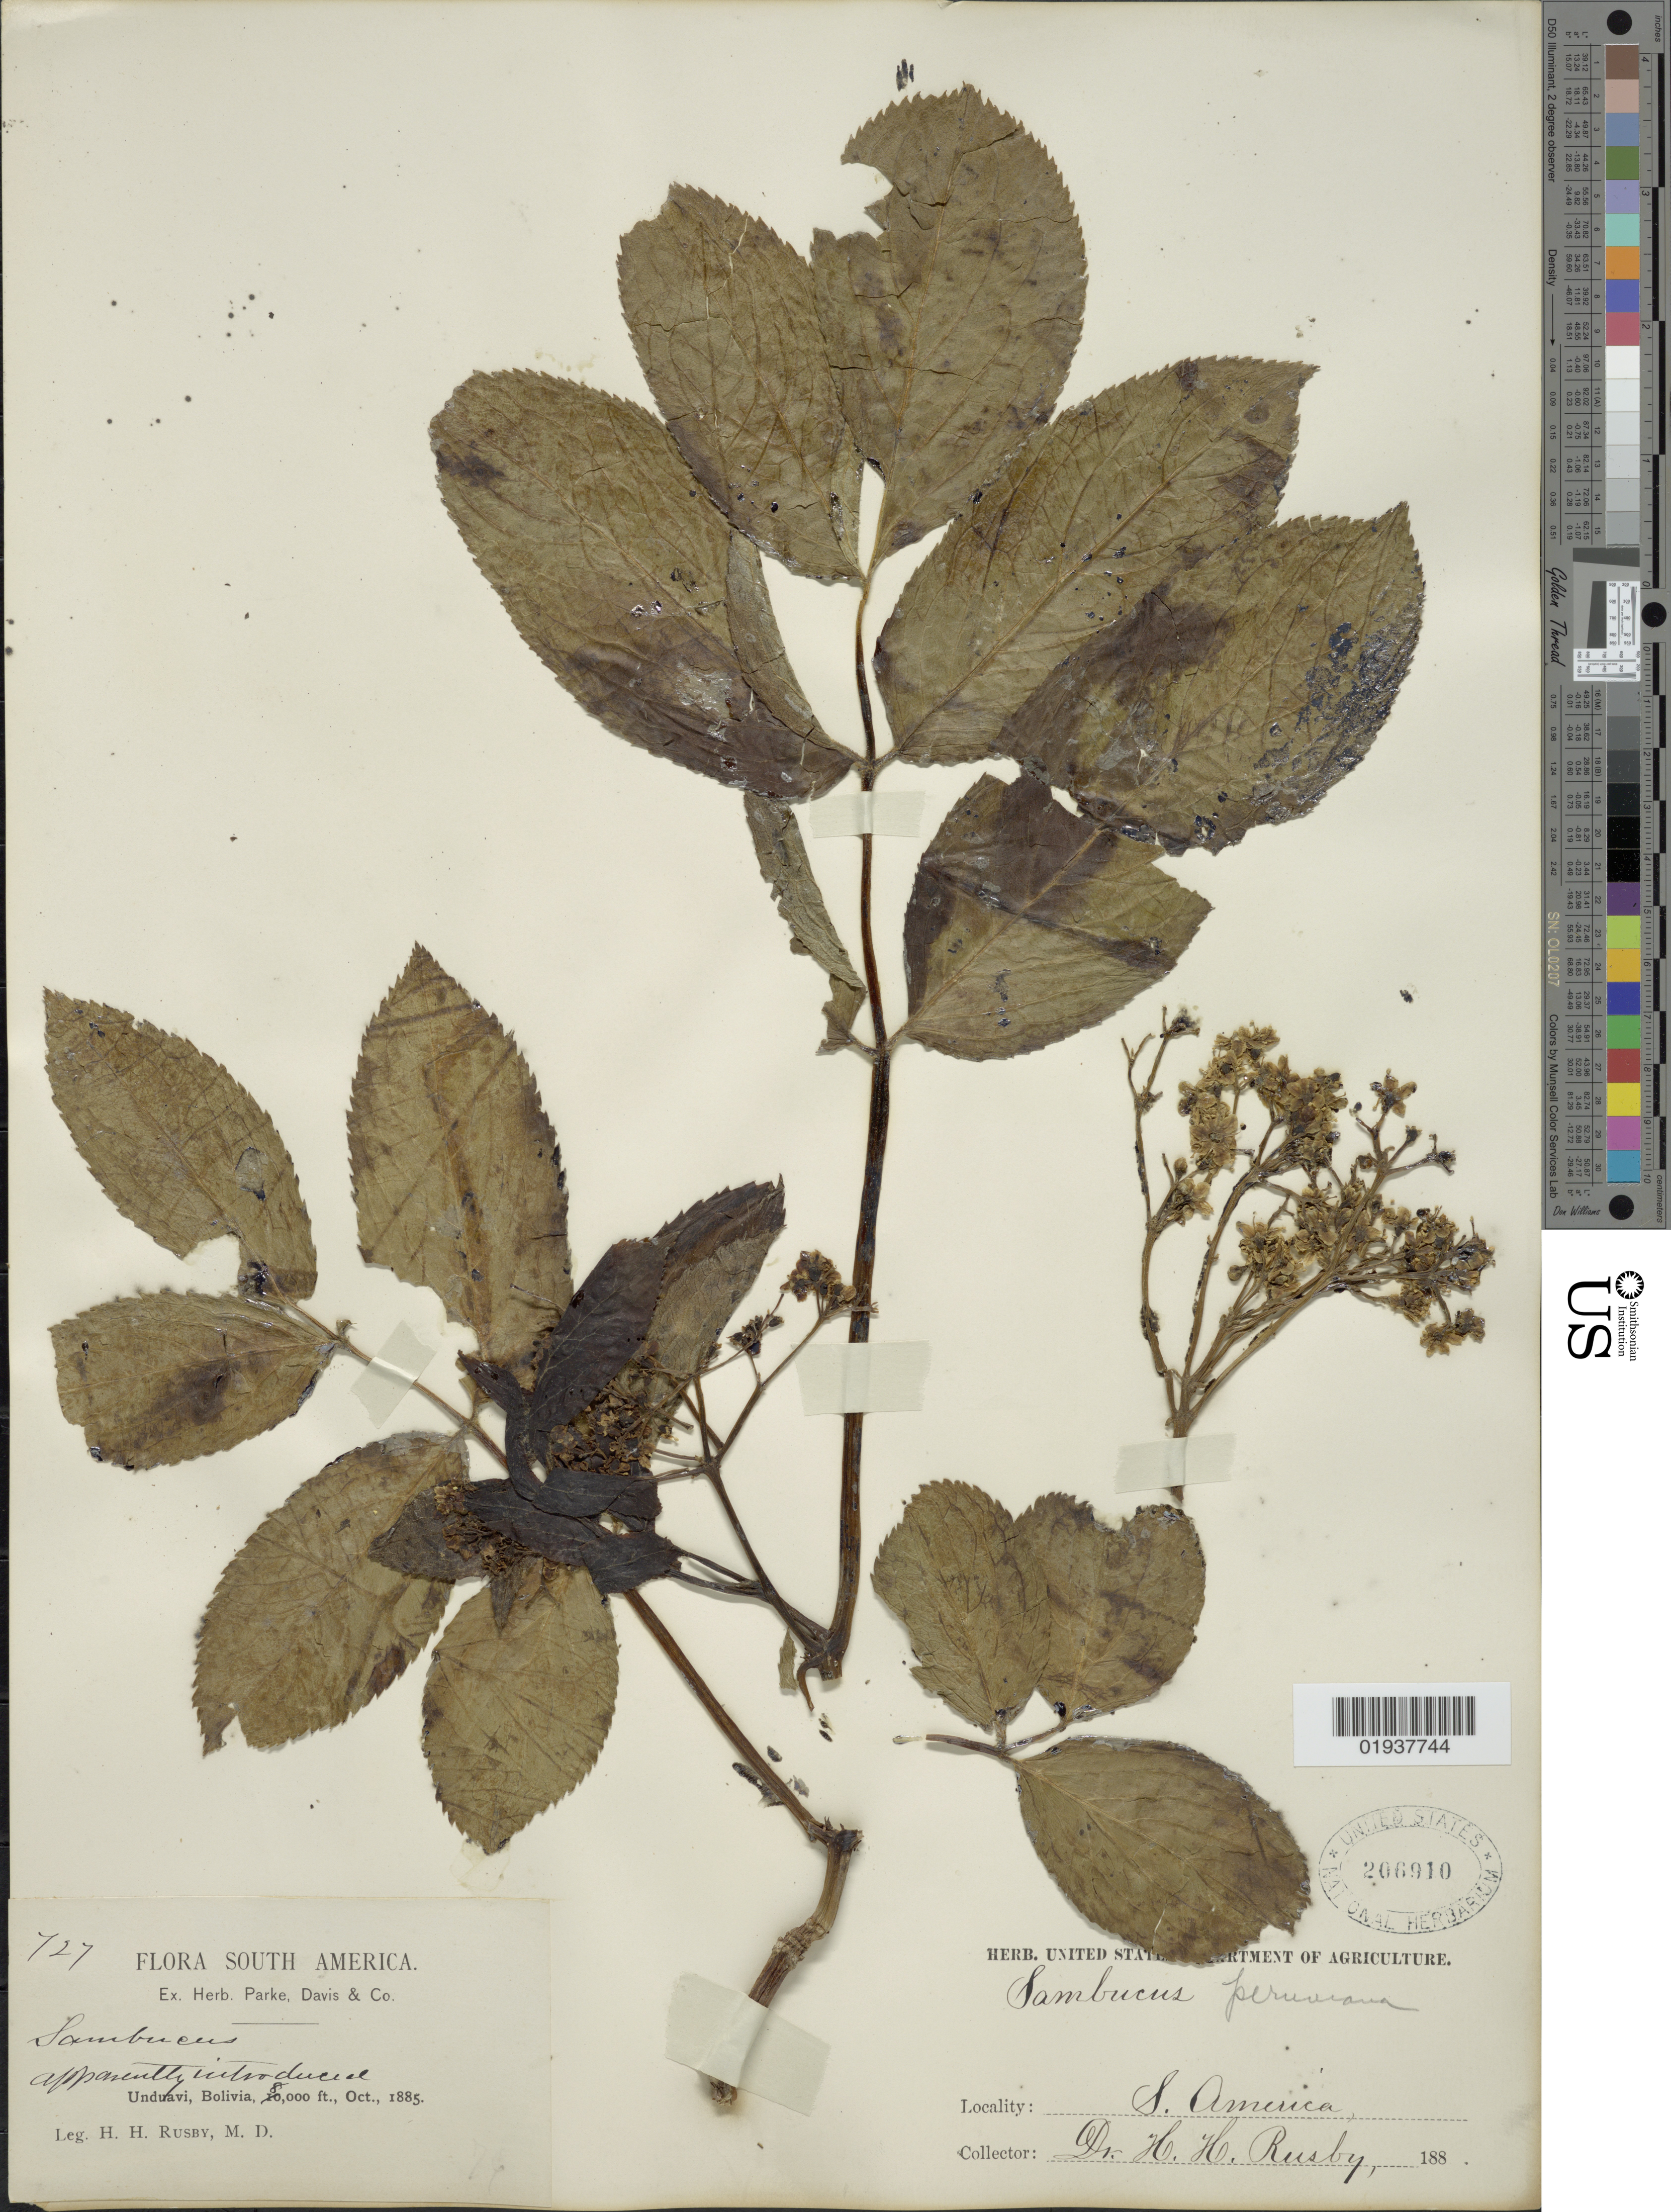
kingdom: Plantae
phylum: Tracheophyta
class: Magnoliopsida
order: Dipsacales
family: Viburnaceae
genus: Sambucus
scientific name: Sambucus peruviana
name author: Kunth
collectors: H. H. Rusby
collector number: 727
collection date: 1885-10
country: Bolivia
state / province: La Paz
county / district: Nor Yungas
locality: Unduavi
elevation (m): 2438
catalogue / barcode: US 266910